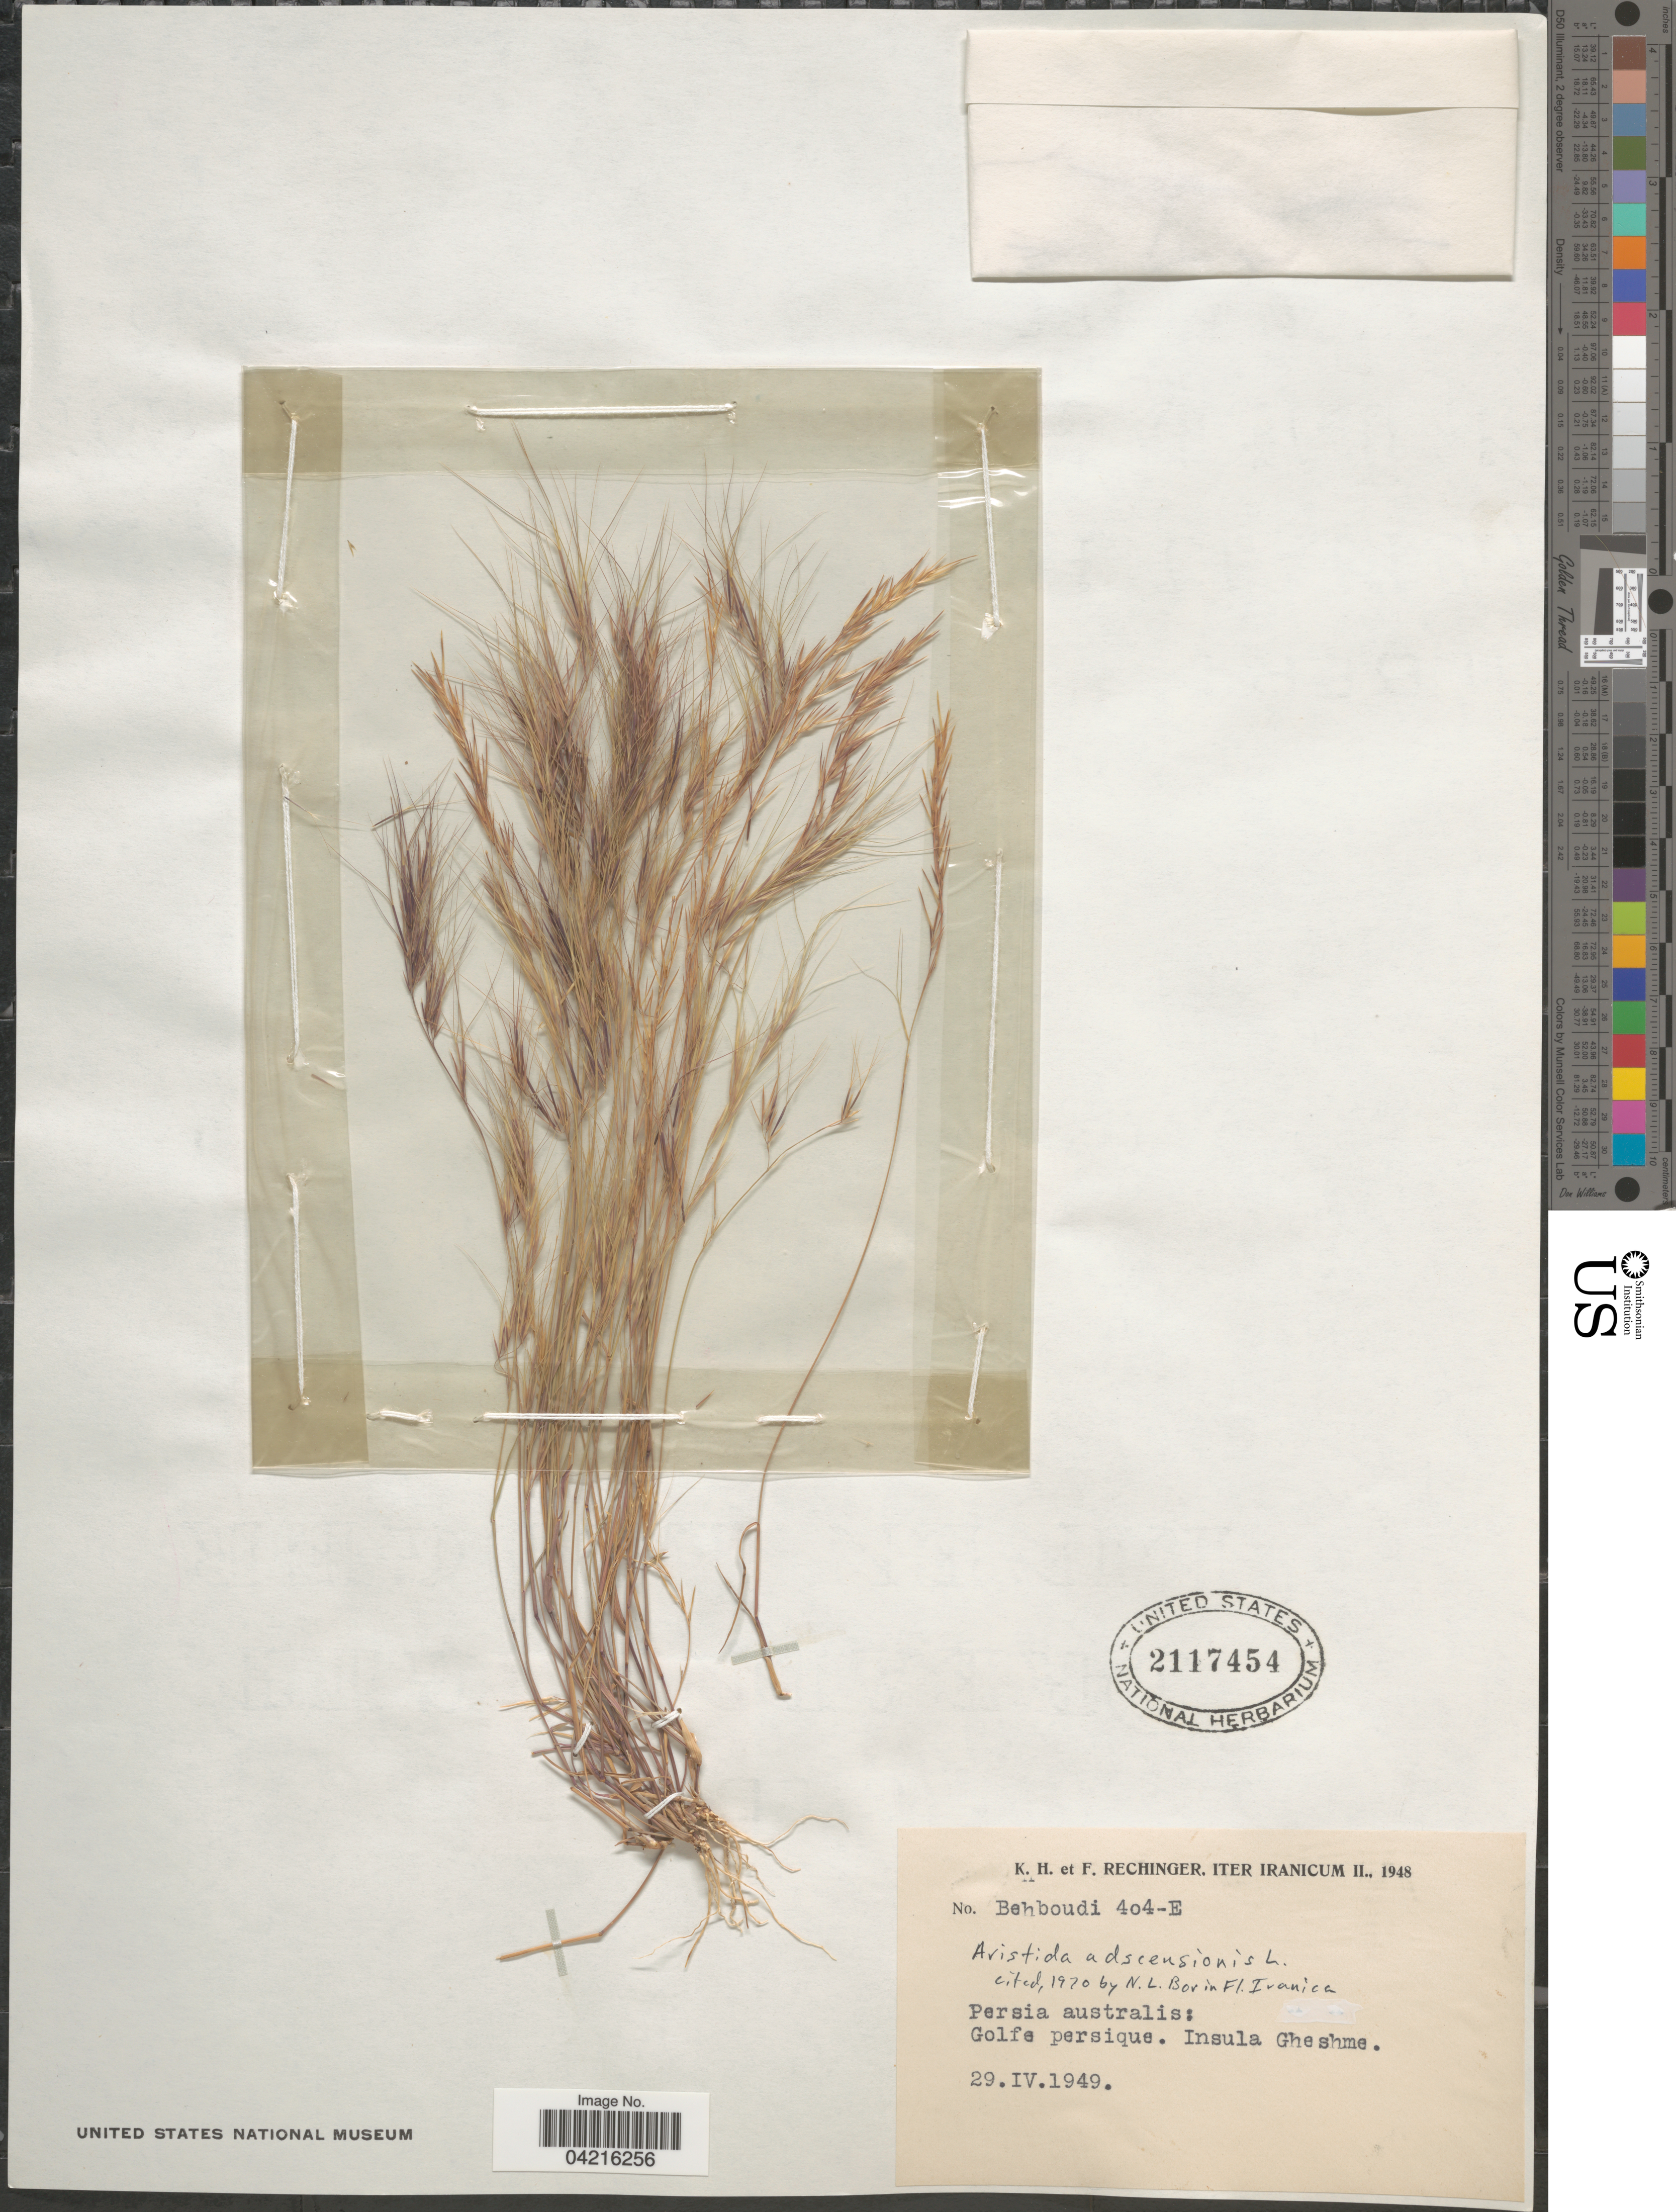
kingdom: Plantae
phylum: Tracheophyta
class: Liliopsida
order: Poales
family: Poaceae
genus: Aristida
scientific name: Aristida adscensionis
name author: L.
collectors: K. H. Rechinger & F. Rechinger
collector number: Behboudi 404-E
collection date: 1949-04-29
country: Iran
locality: Iter Iranicum II., 1948. Persia australis: Golfe persique. Insula Gheshme.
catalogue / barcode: US 2117454